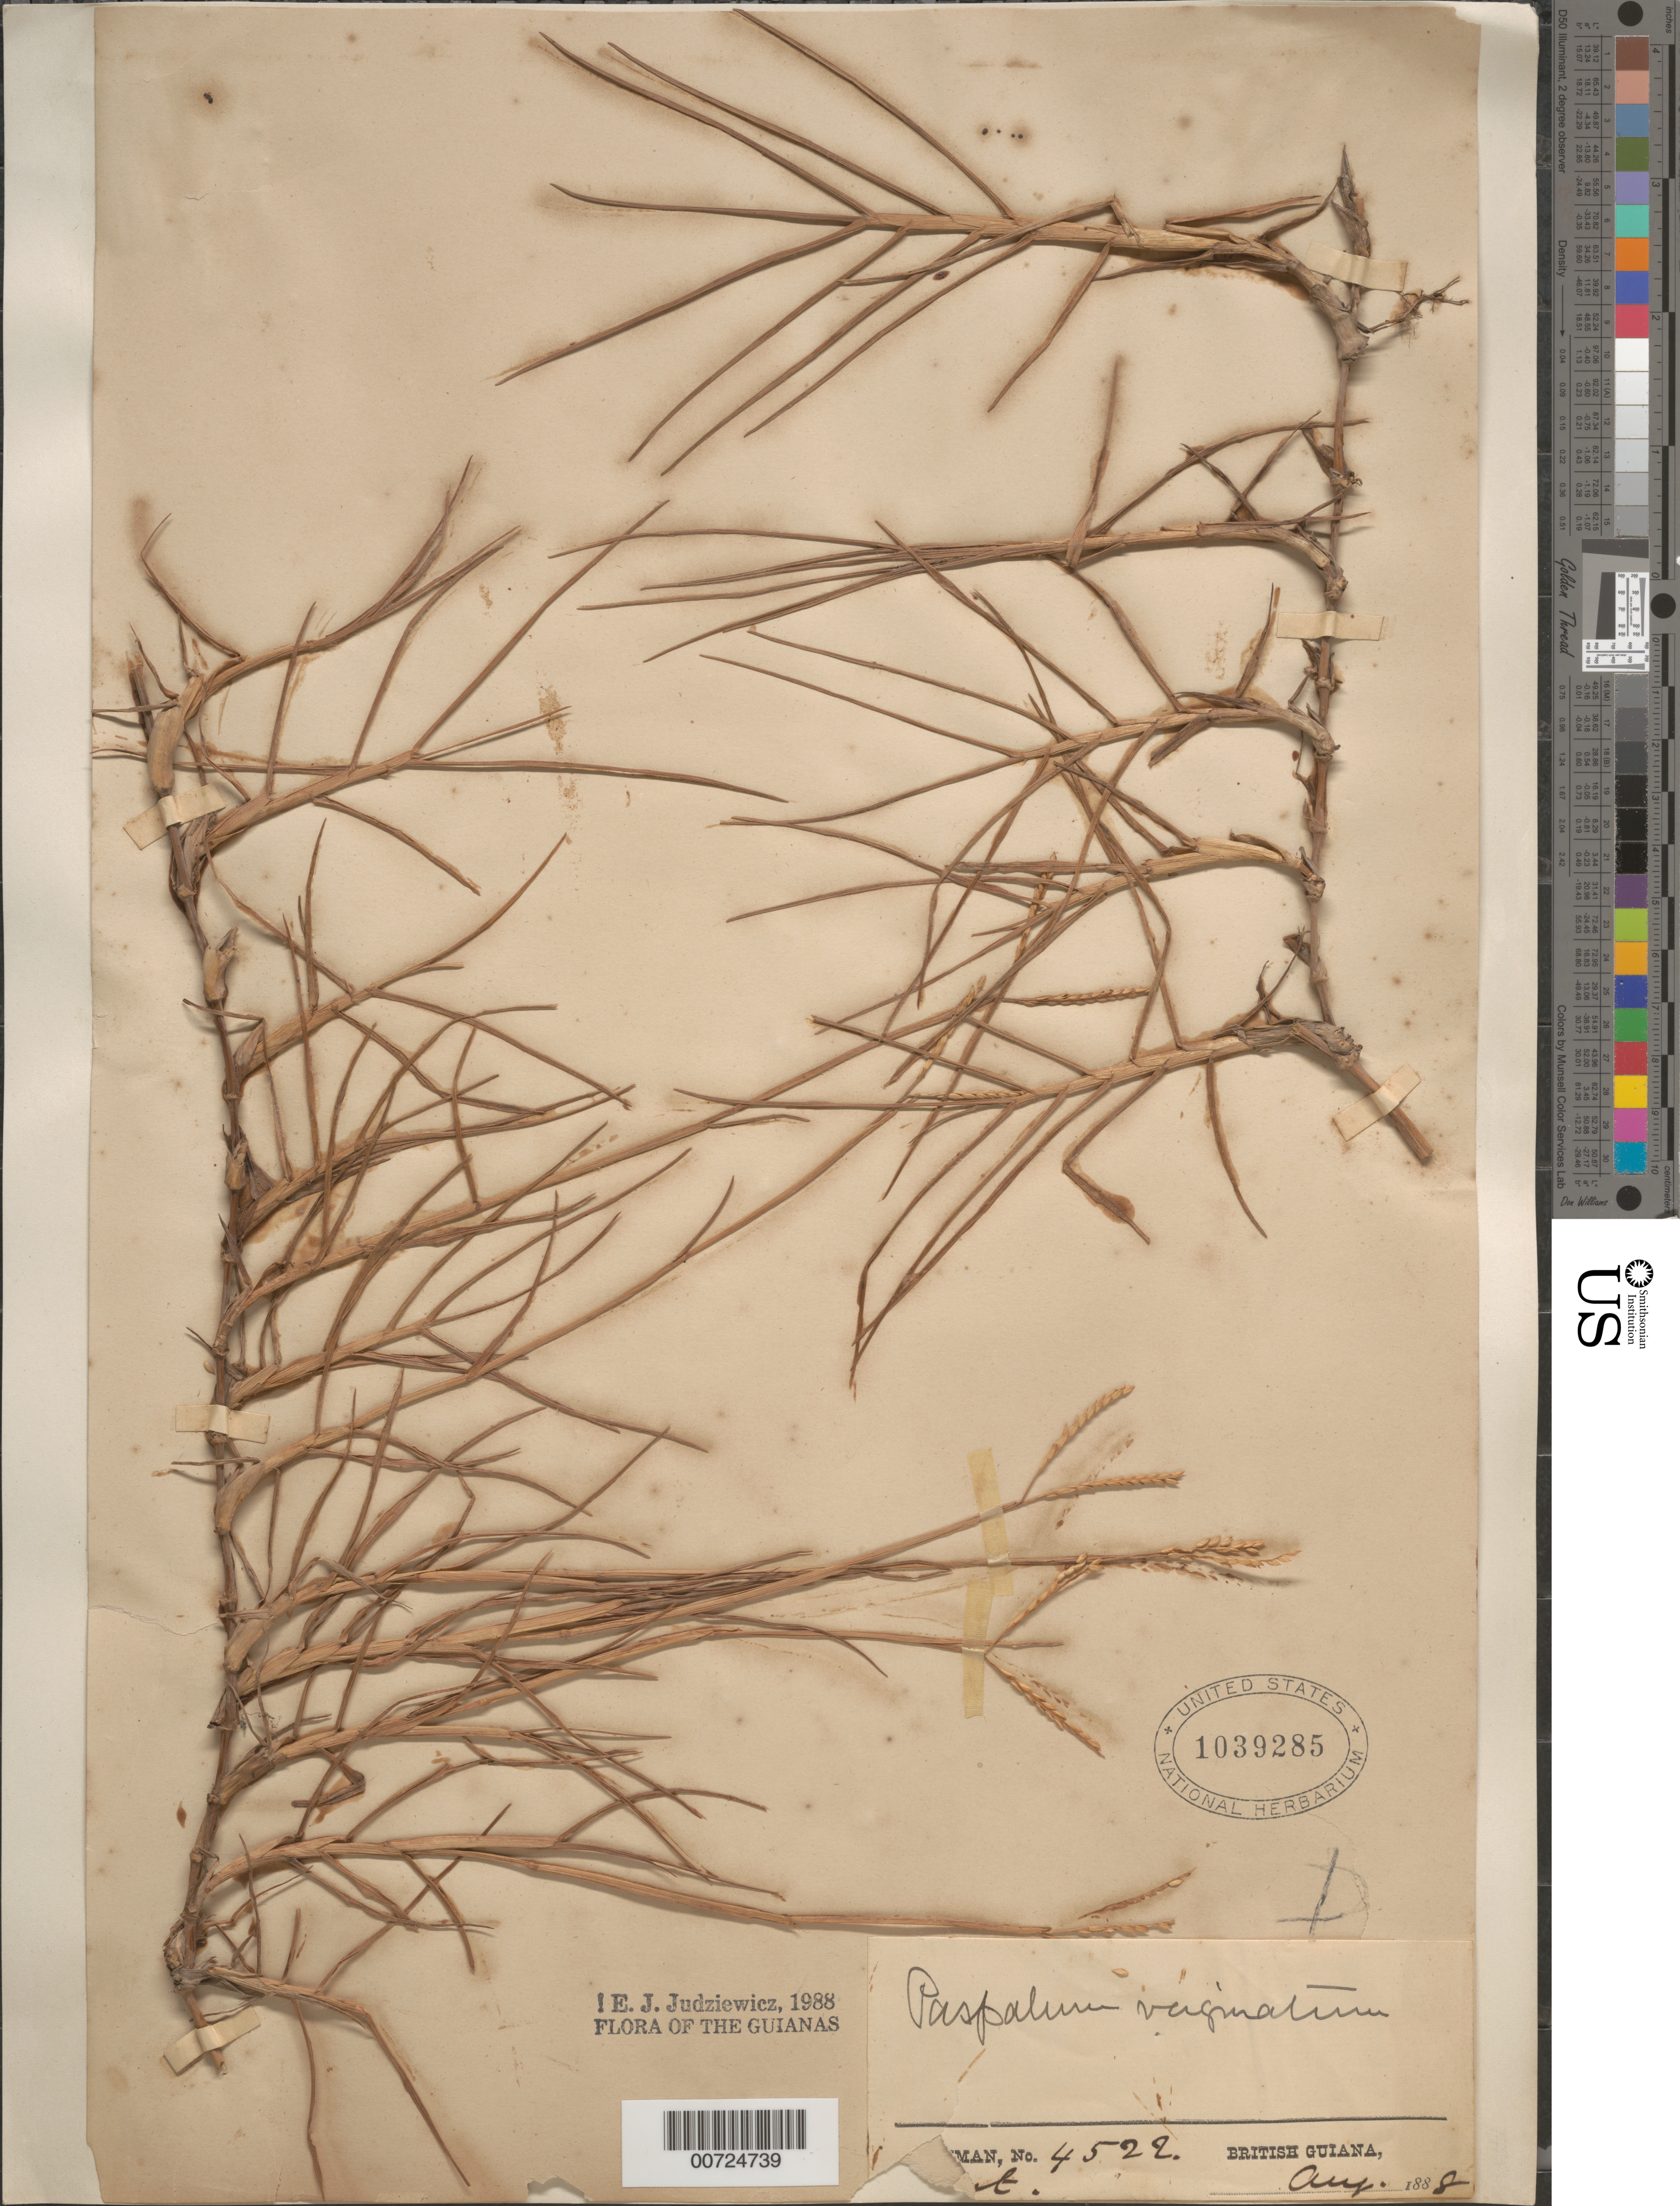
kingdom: Plantae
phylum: Tracheophyta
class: Liliopsida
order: Poales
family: Poaceae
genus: Paspalum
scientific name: Paspalum vaginatum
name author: Sw.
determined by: Judziewicz, E. J.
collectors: G. S. Jenman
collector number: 4522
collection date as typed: August 1888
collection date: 1888-08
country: Guyana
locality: Coast lands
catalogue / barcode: US 1039285